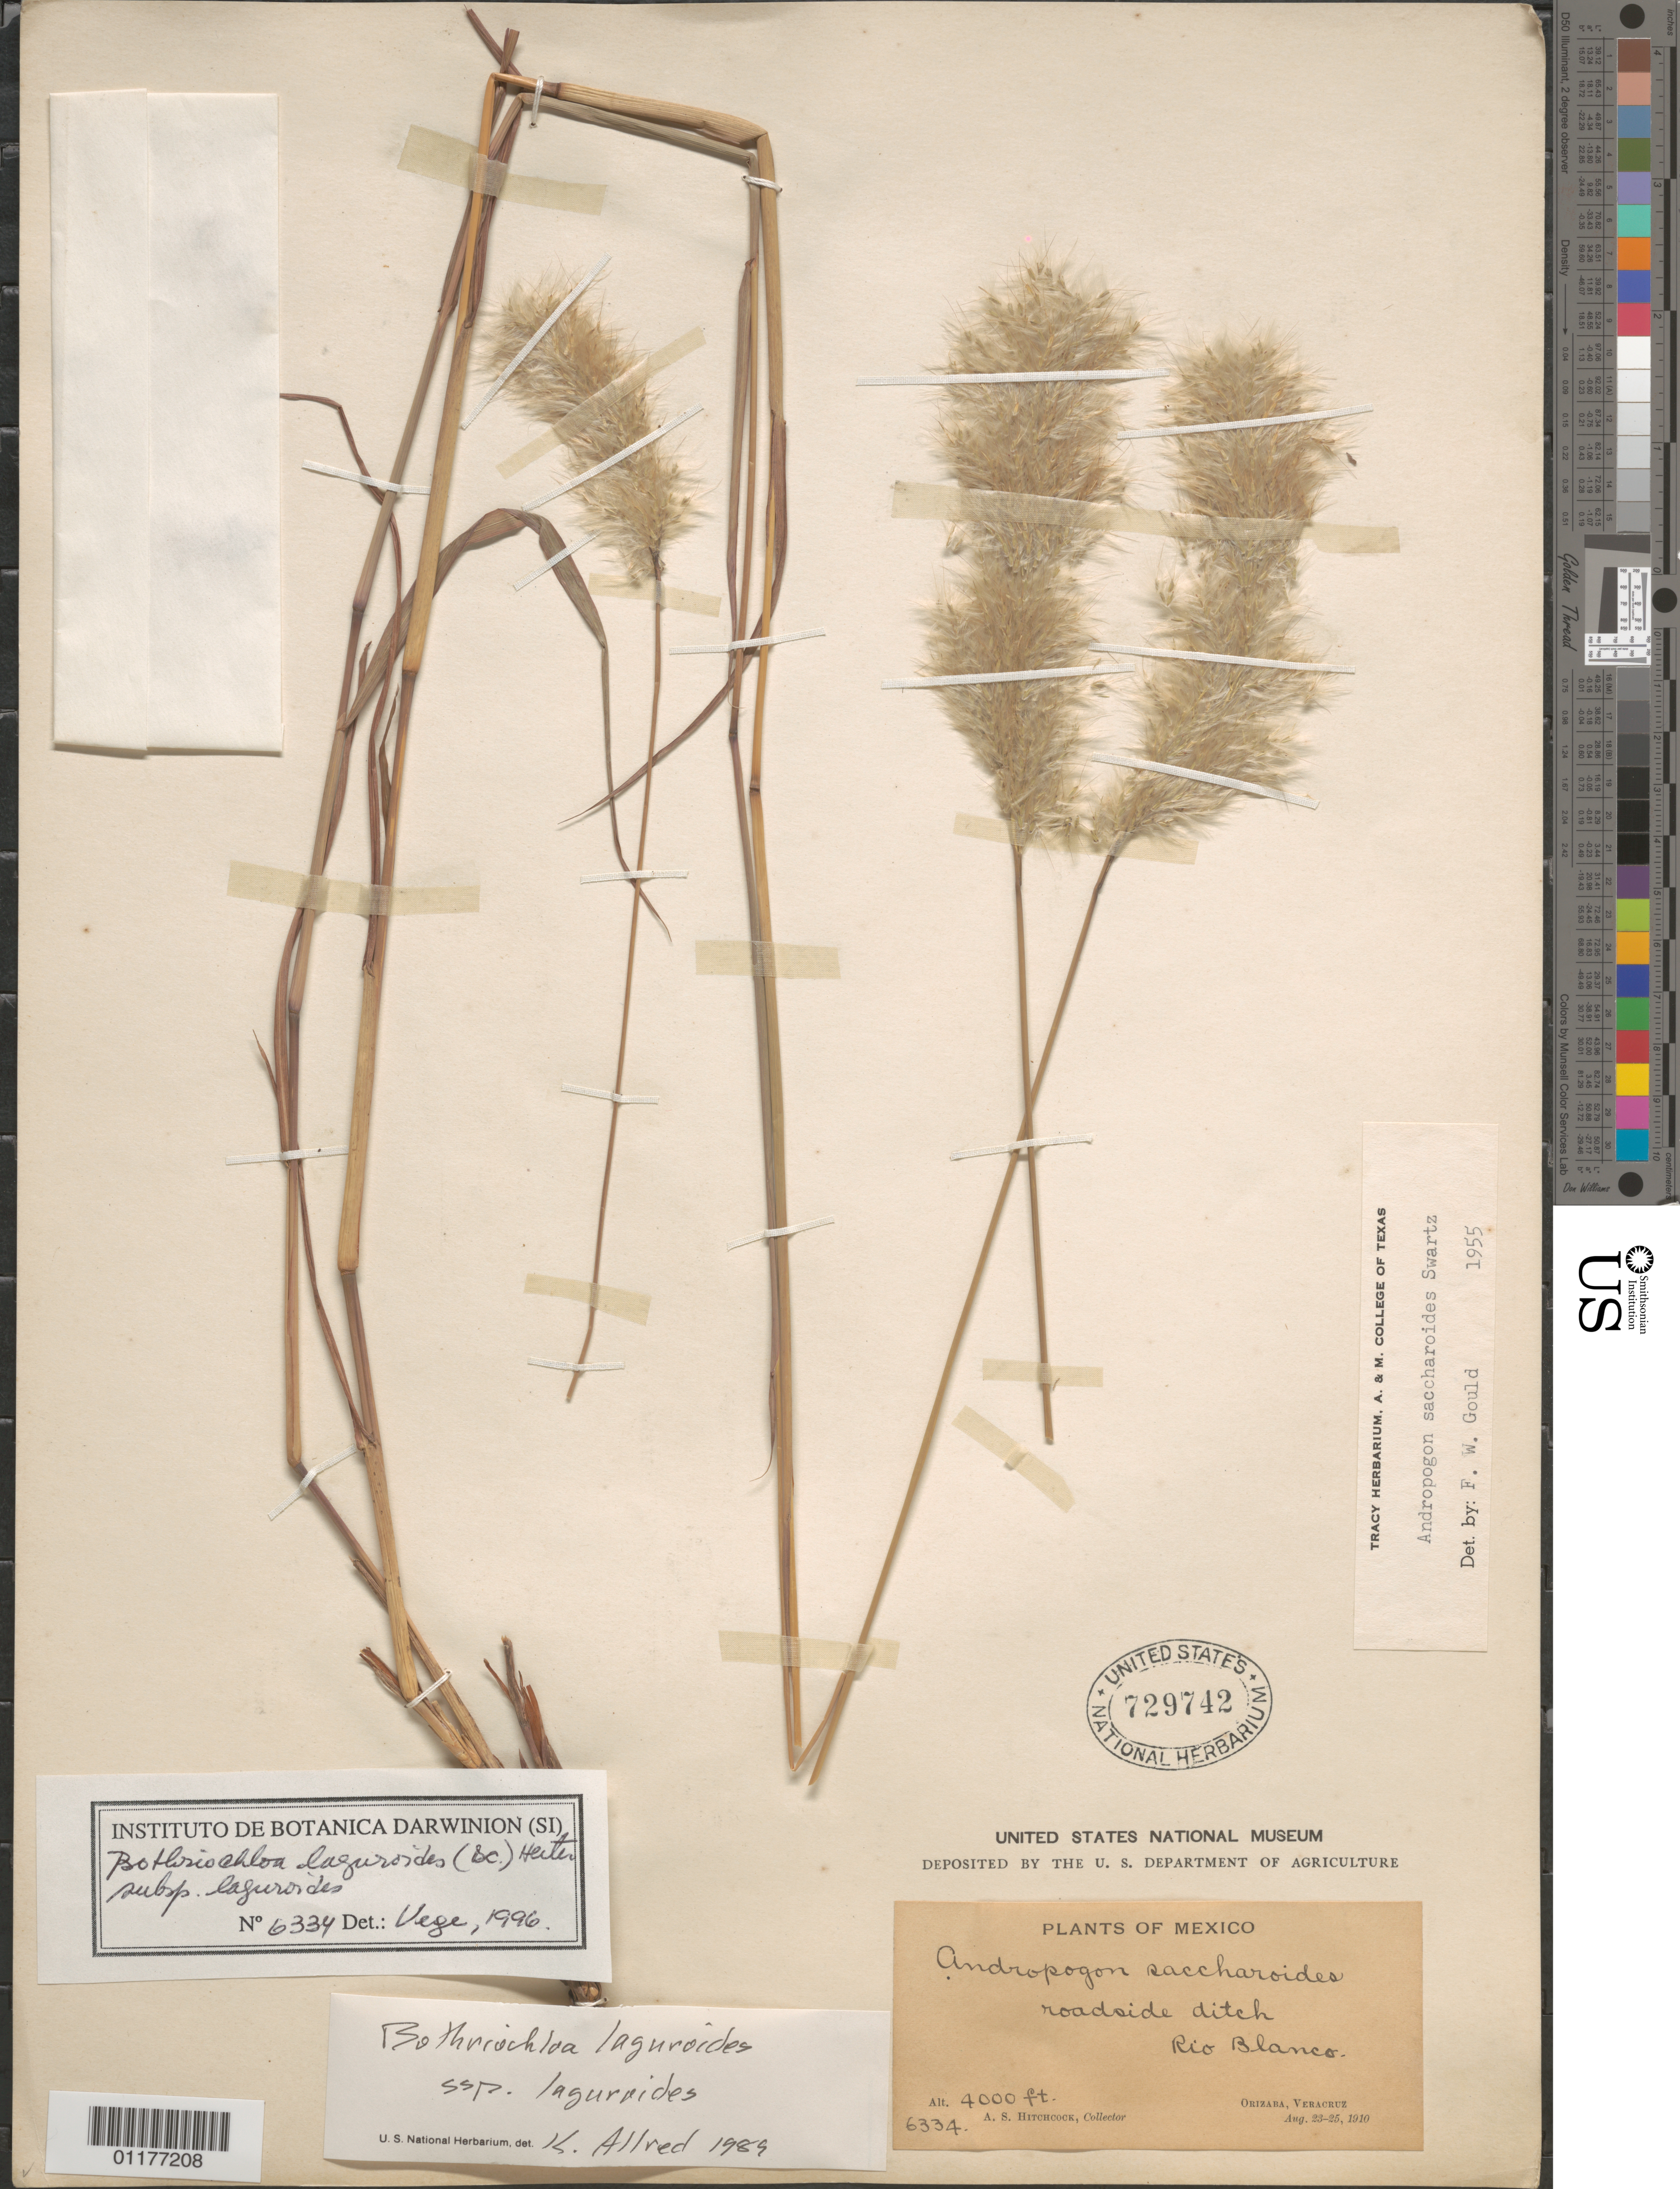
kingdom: Plantae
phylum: Tracheophyta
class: Liliopsida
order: Poales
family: Poaceae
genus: Bothriochloa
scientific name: Bothriochloa laguroides subsp. laguroides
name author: (DC.) Herter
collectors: A. S. Hitchcock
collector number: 6334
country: Mexico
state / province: Veracruz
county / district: Orizaba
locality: Rio Blanco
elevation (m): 1219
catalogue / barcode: US 729742